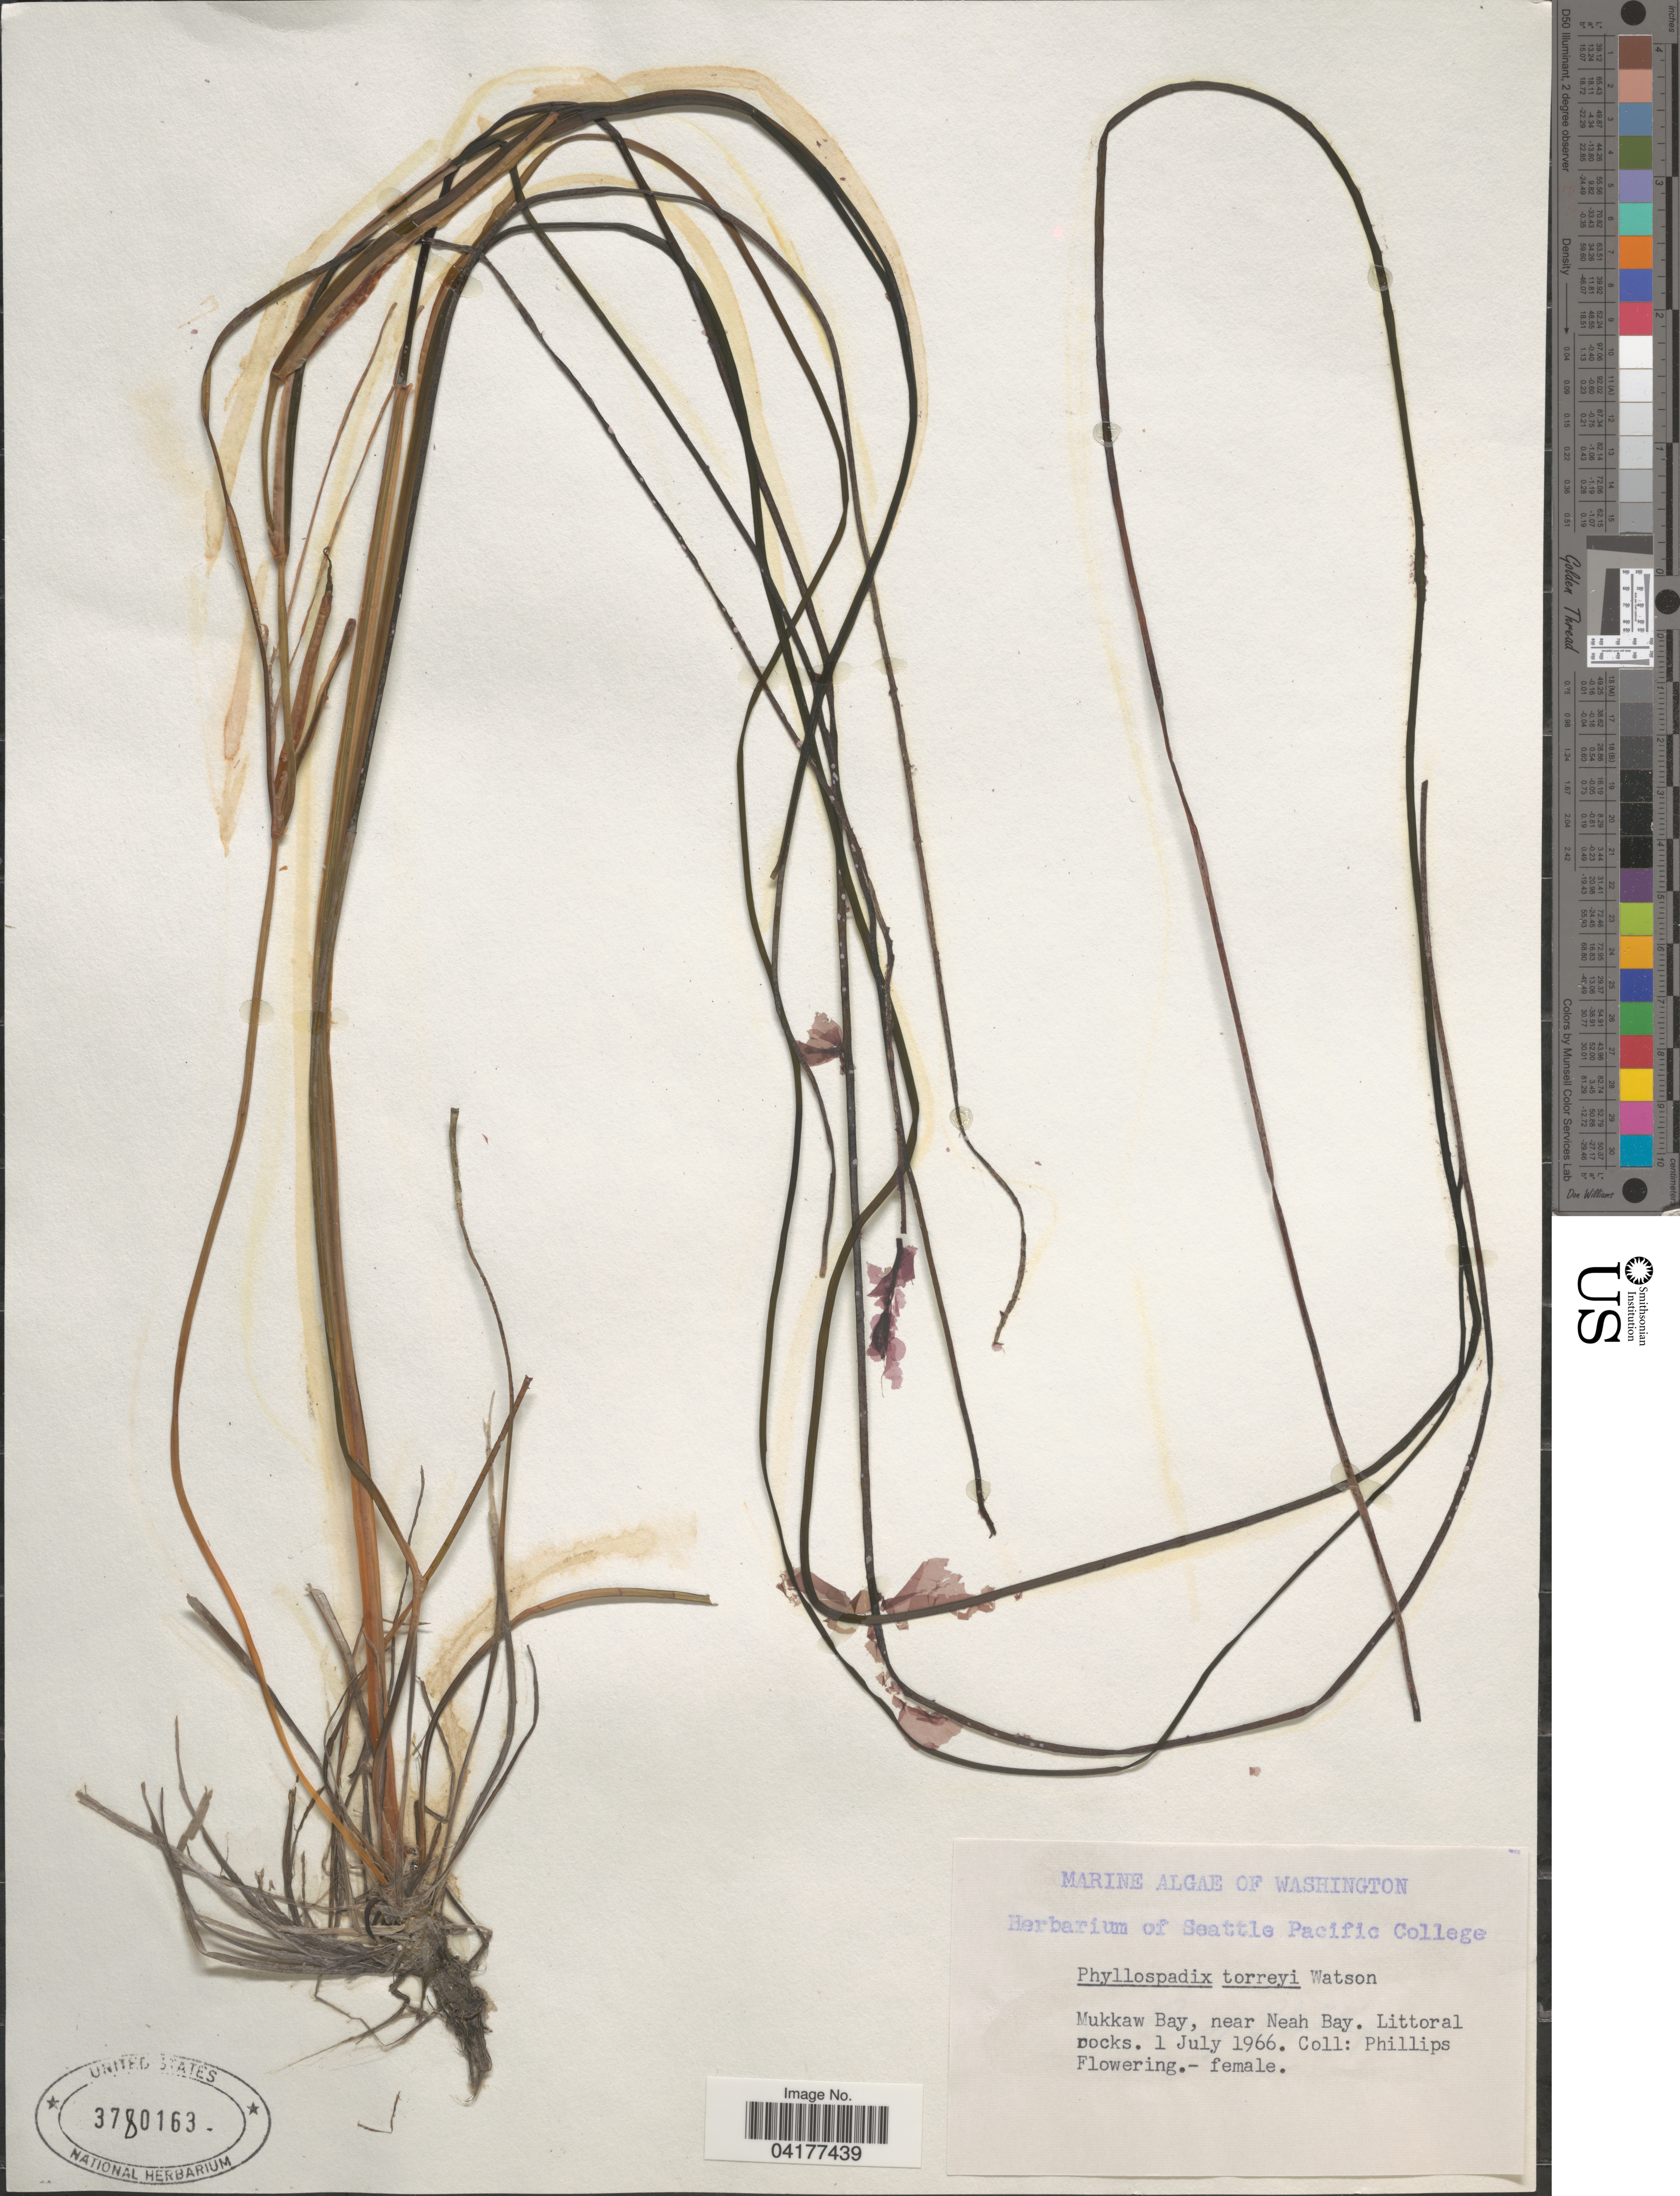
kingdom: Plantae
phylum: Tracheophyta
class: Liliopsida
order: Alismatales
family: Zosteraceae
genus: Phyllospadix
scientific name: Phyllospadix torreyi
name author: S. Watson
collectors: -- Phillips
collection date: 1966-07-01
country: United States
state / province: Washington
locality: Mukkaw Bay, near Neah Bay.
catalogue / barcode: US 3780163